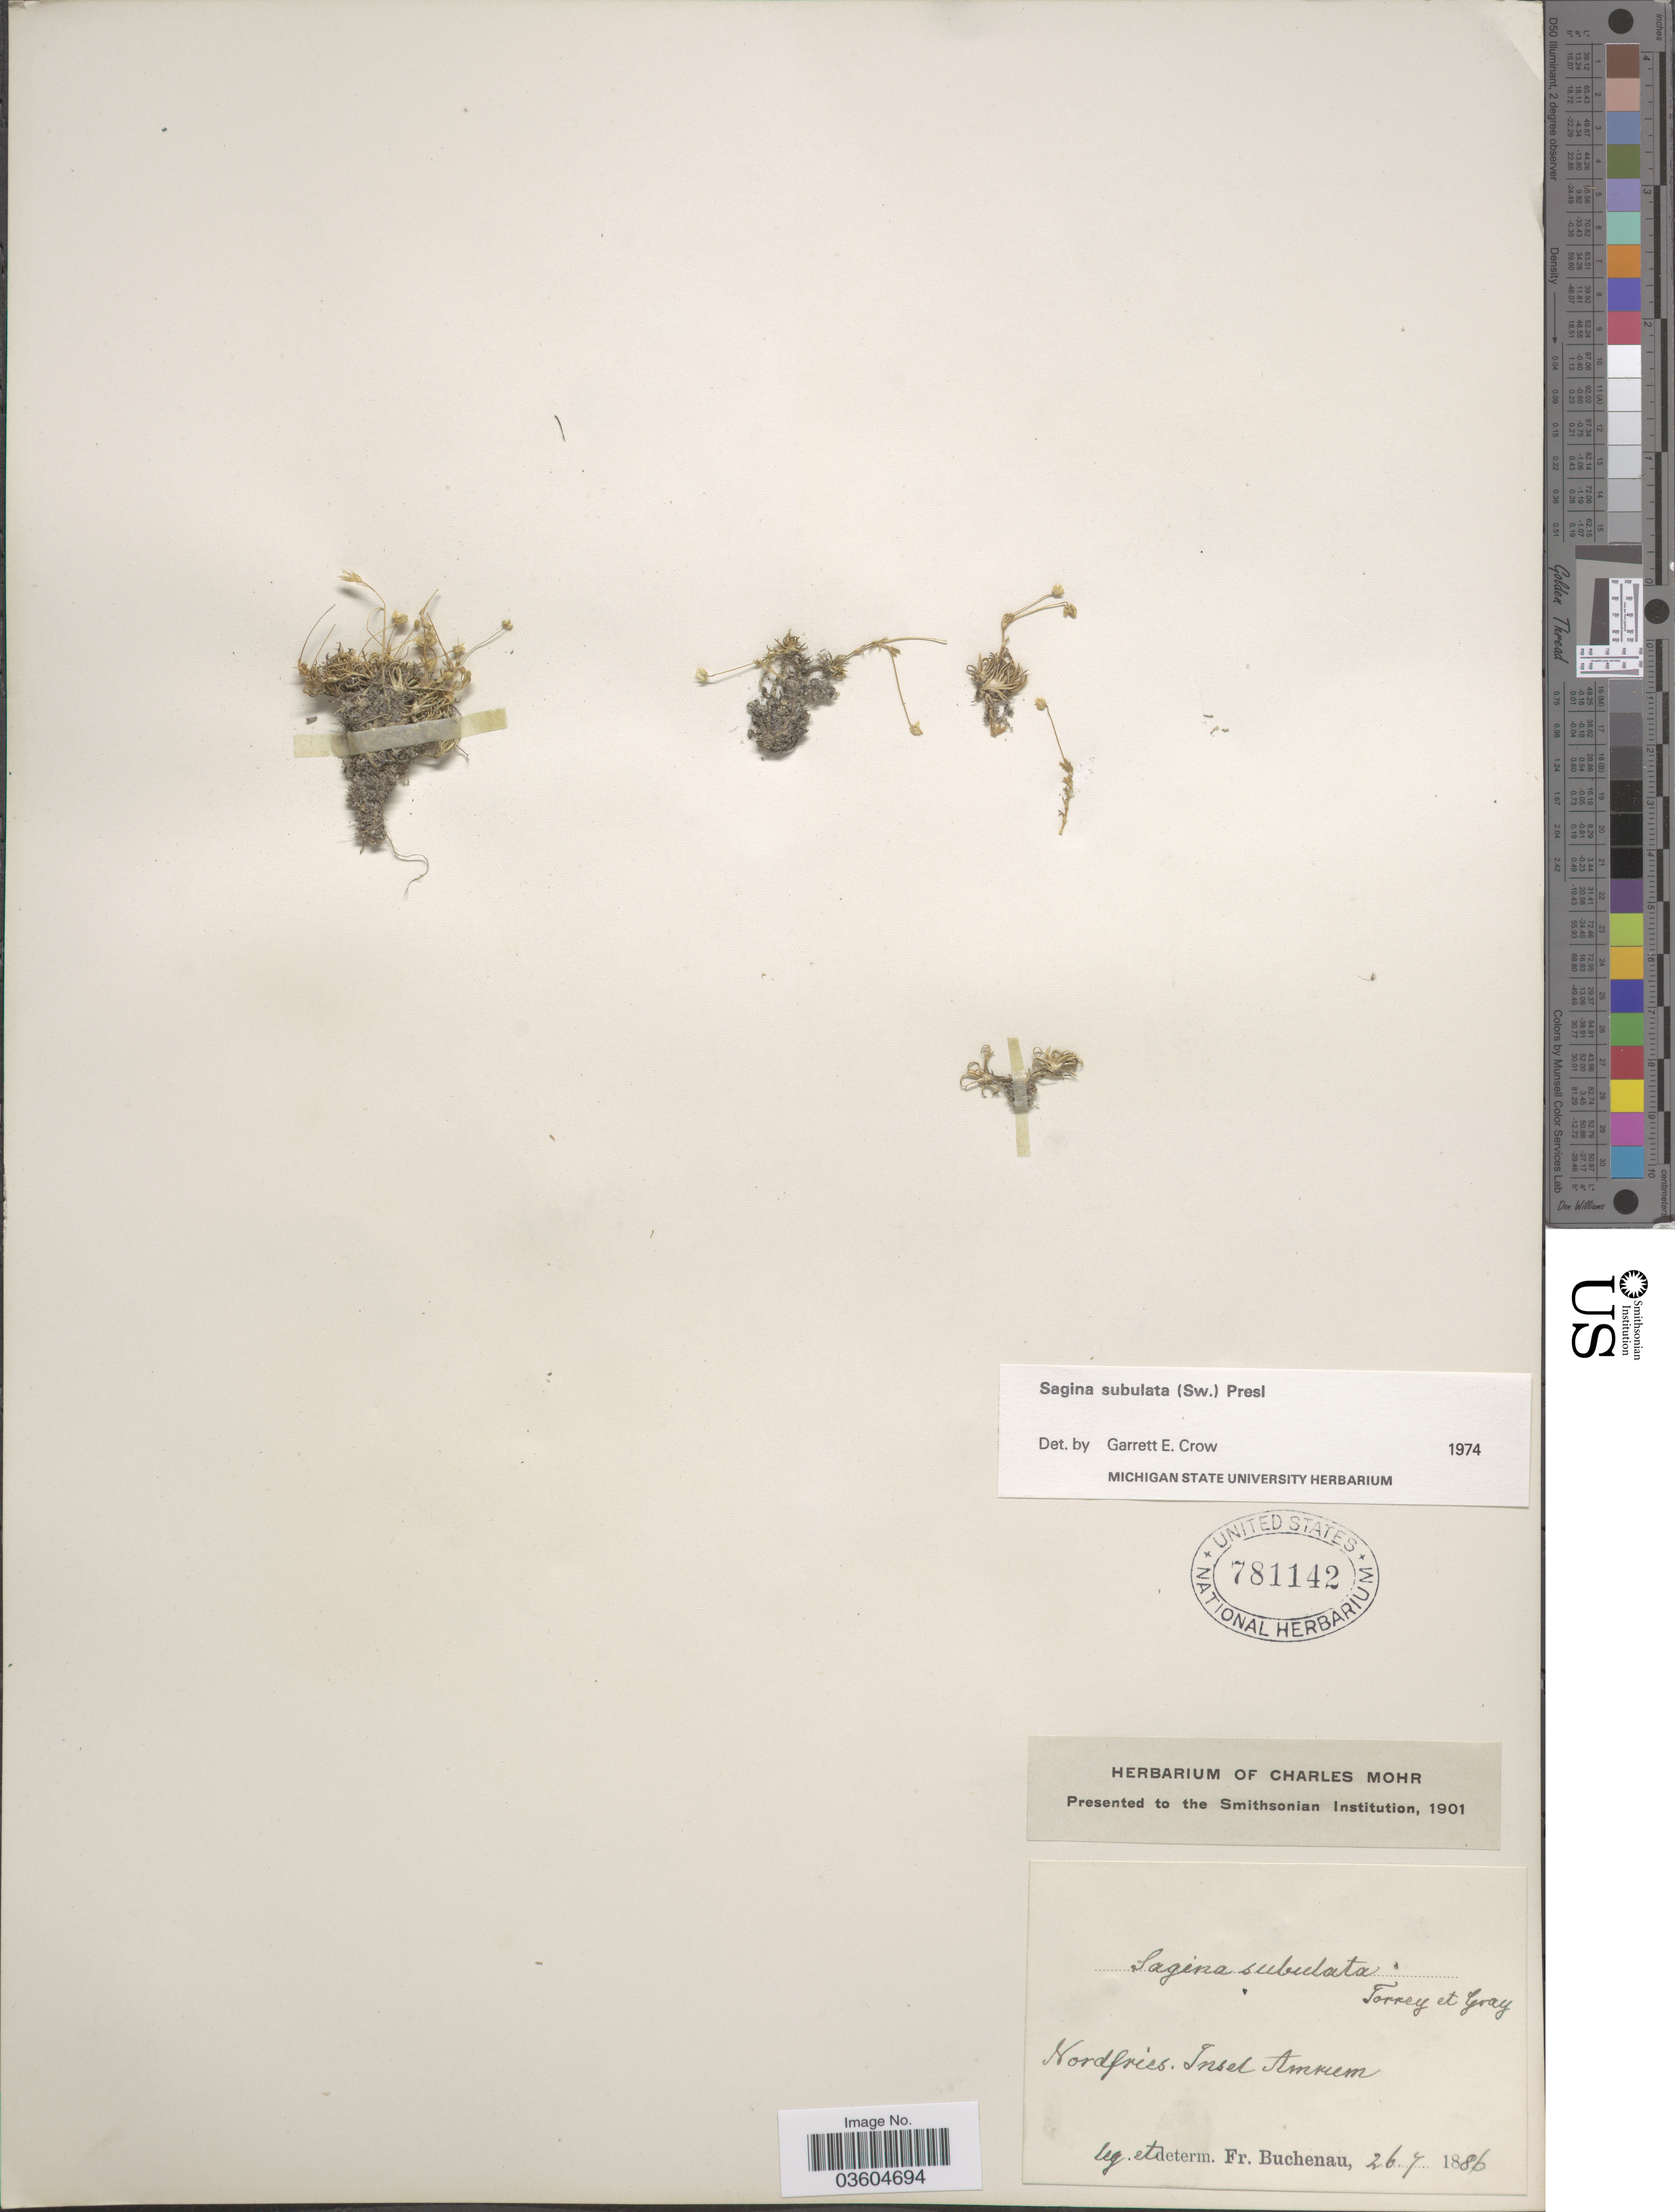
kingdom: Plantae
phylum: Tracheophyta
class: Magnoliopsida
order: Caryophyllales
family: Caryophyllaceae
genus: Sagina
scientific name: Sagina subulata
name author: (Sw.) C. Presl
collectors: F. Buchenau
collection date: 1886-07-26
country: Germany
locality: Nordfries. Insel Amrum.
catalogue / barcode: US 781142